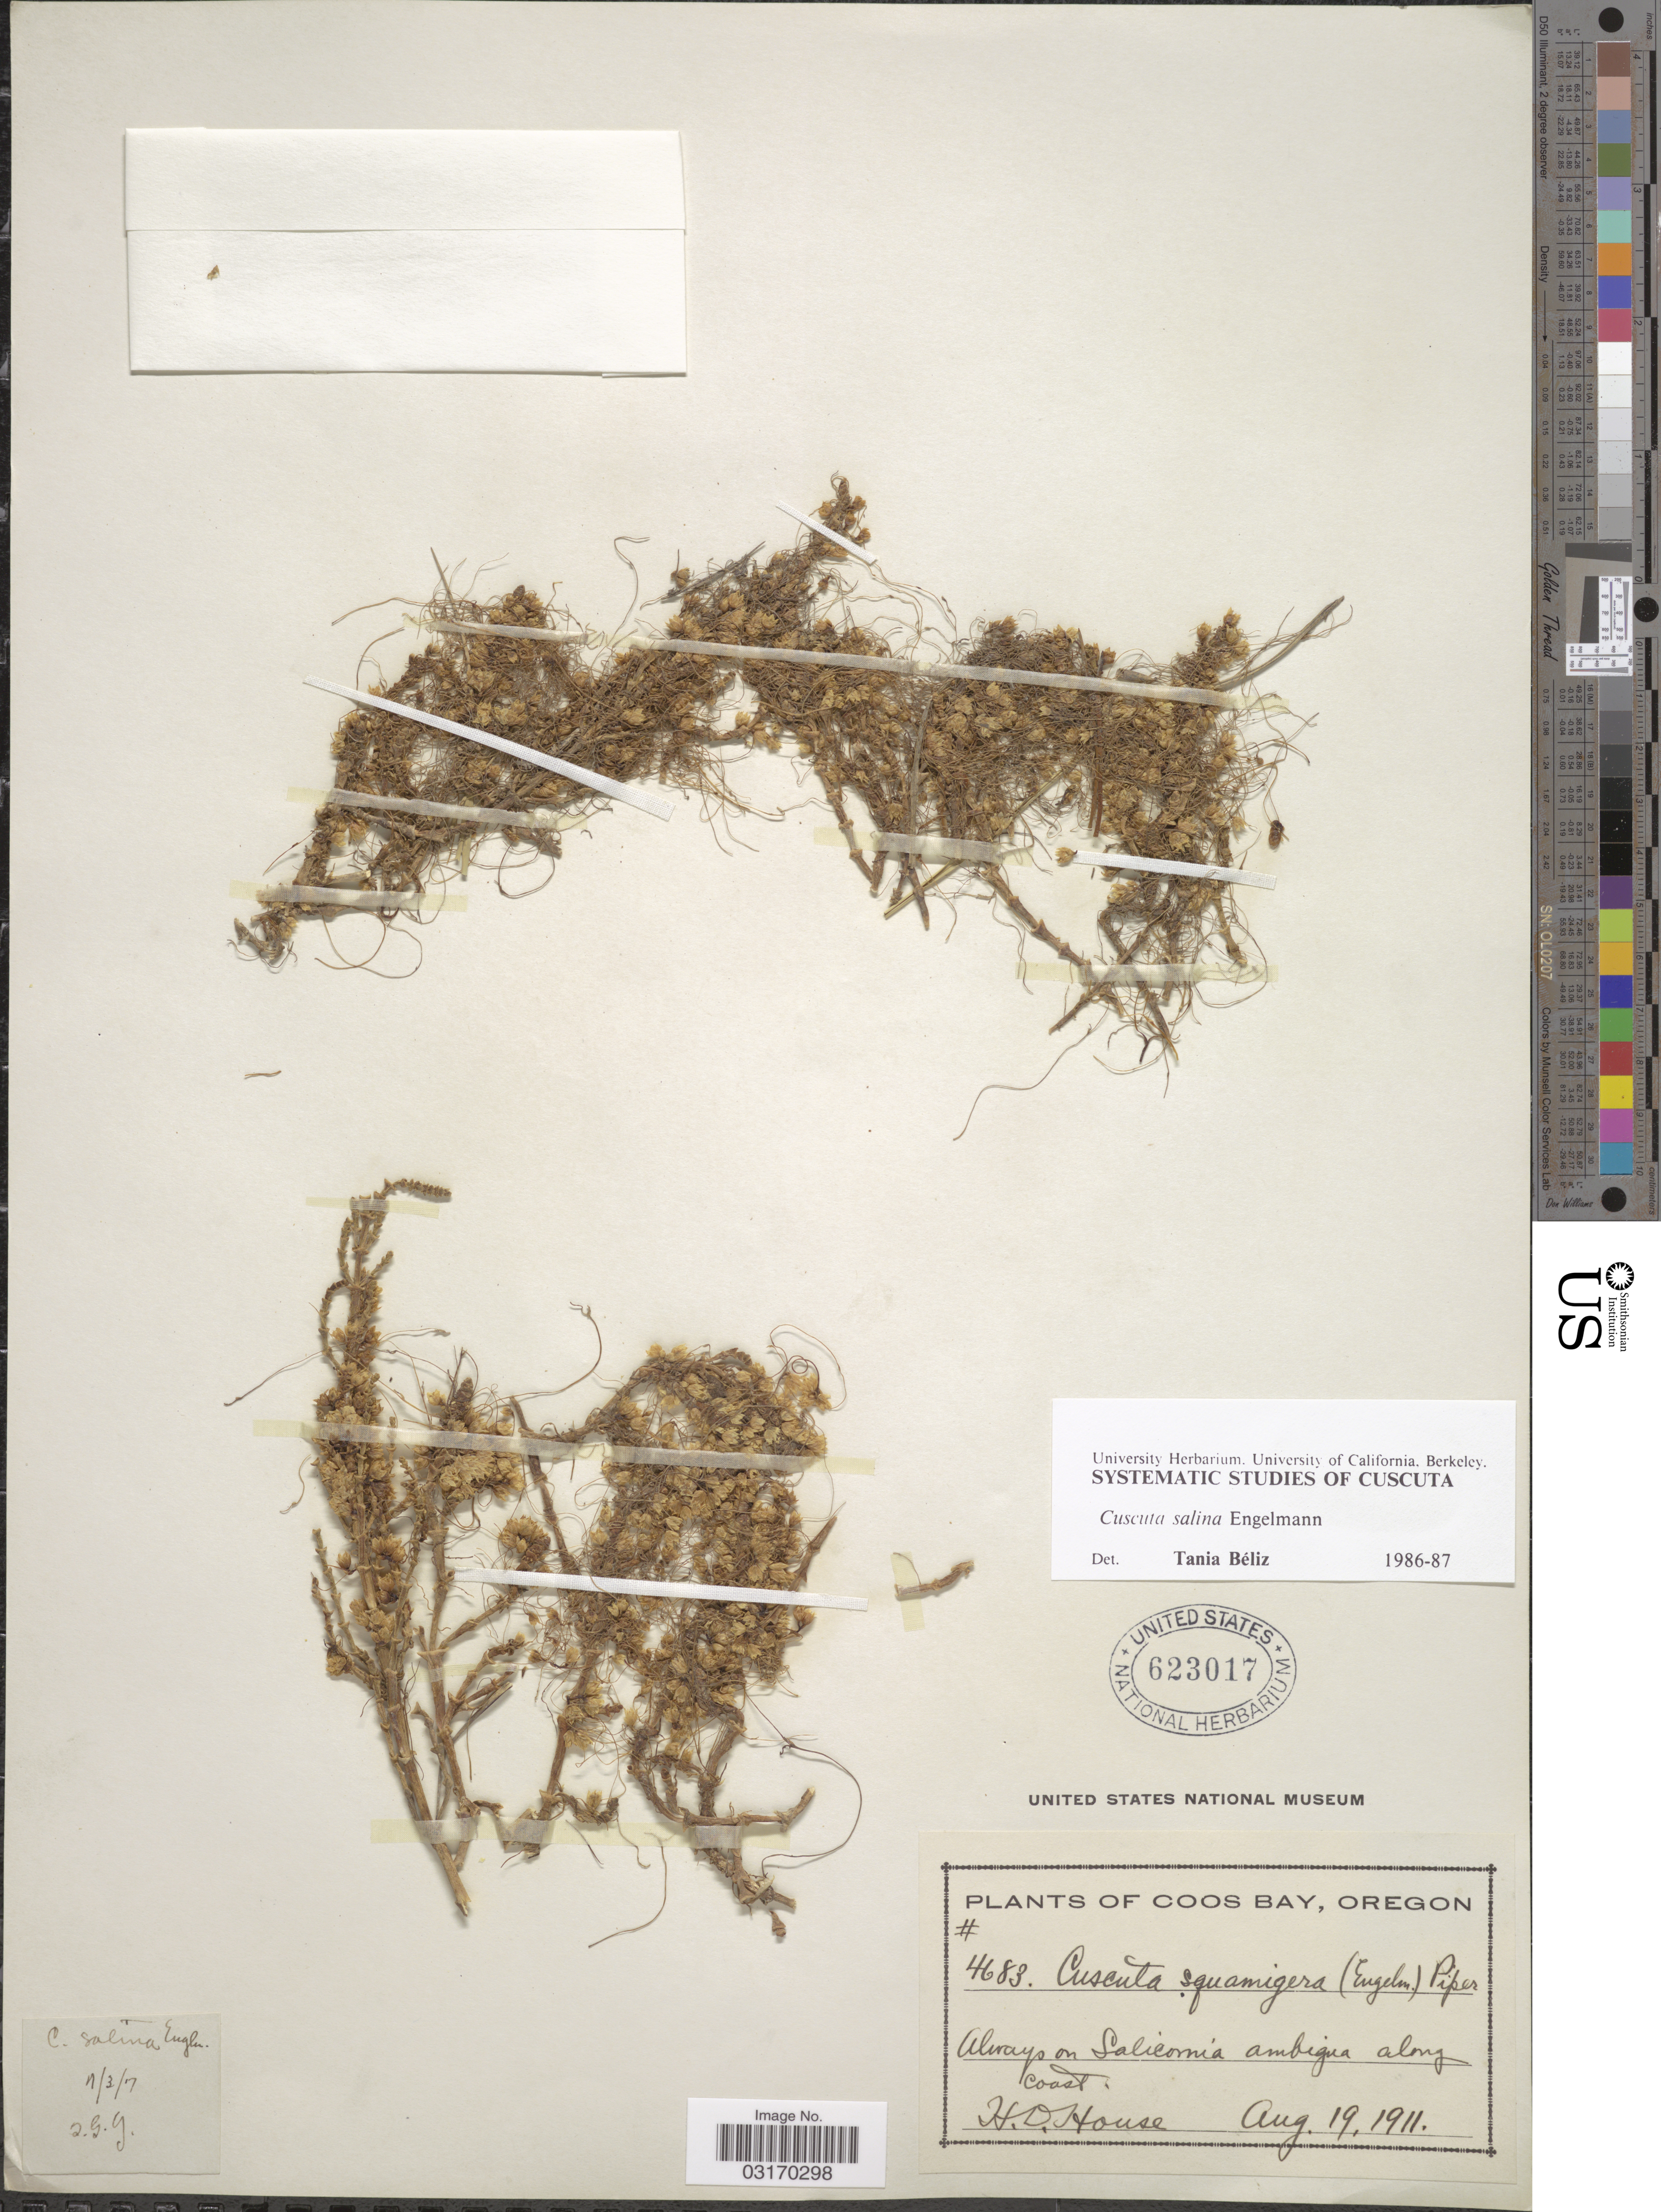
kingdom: Plantae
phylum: Tracheophyta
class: Magnoliopsida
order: Solanales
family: Convolvulaceae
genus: Cuscuta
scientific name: Cuscuta salina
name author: Engelm.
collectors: H. D. House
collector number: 4683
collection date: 1911-08-19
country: United States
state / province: Oregon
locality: Coos Bay. Along coast.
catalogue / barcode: US 623017